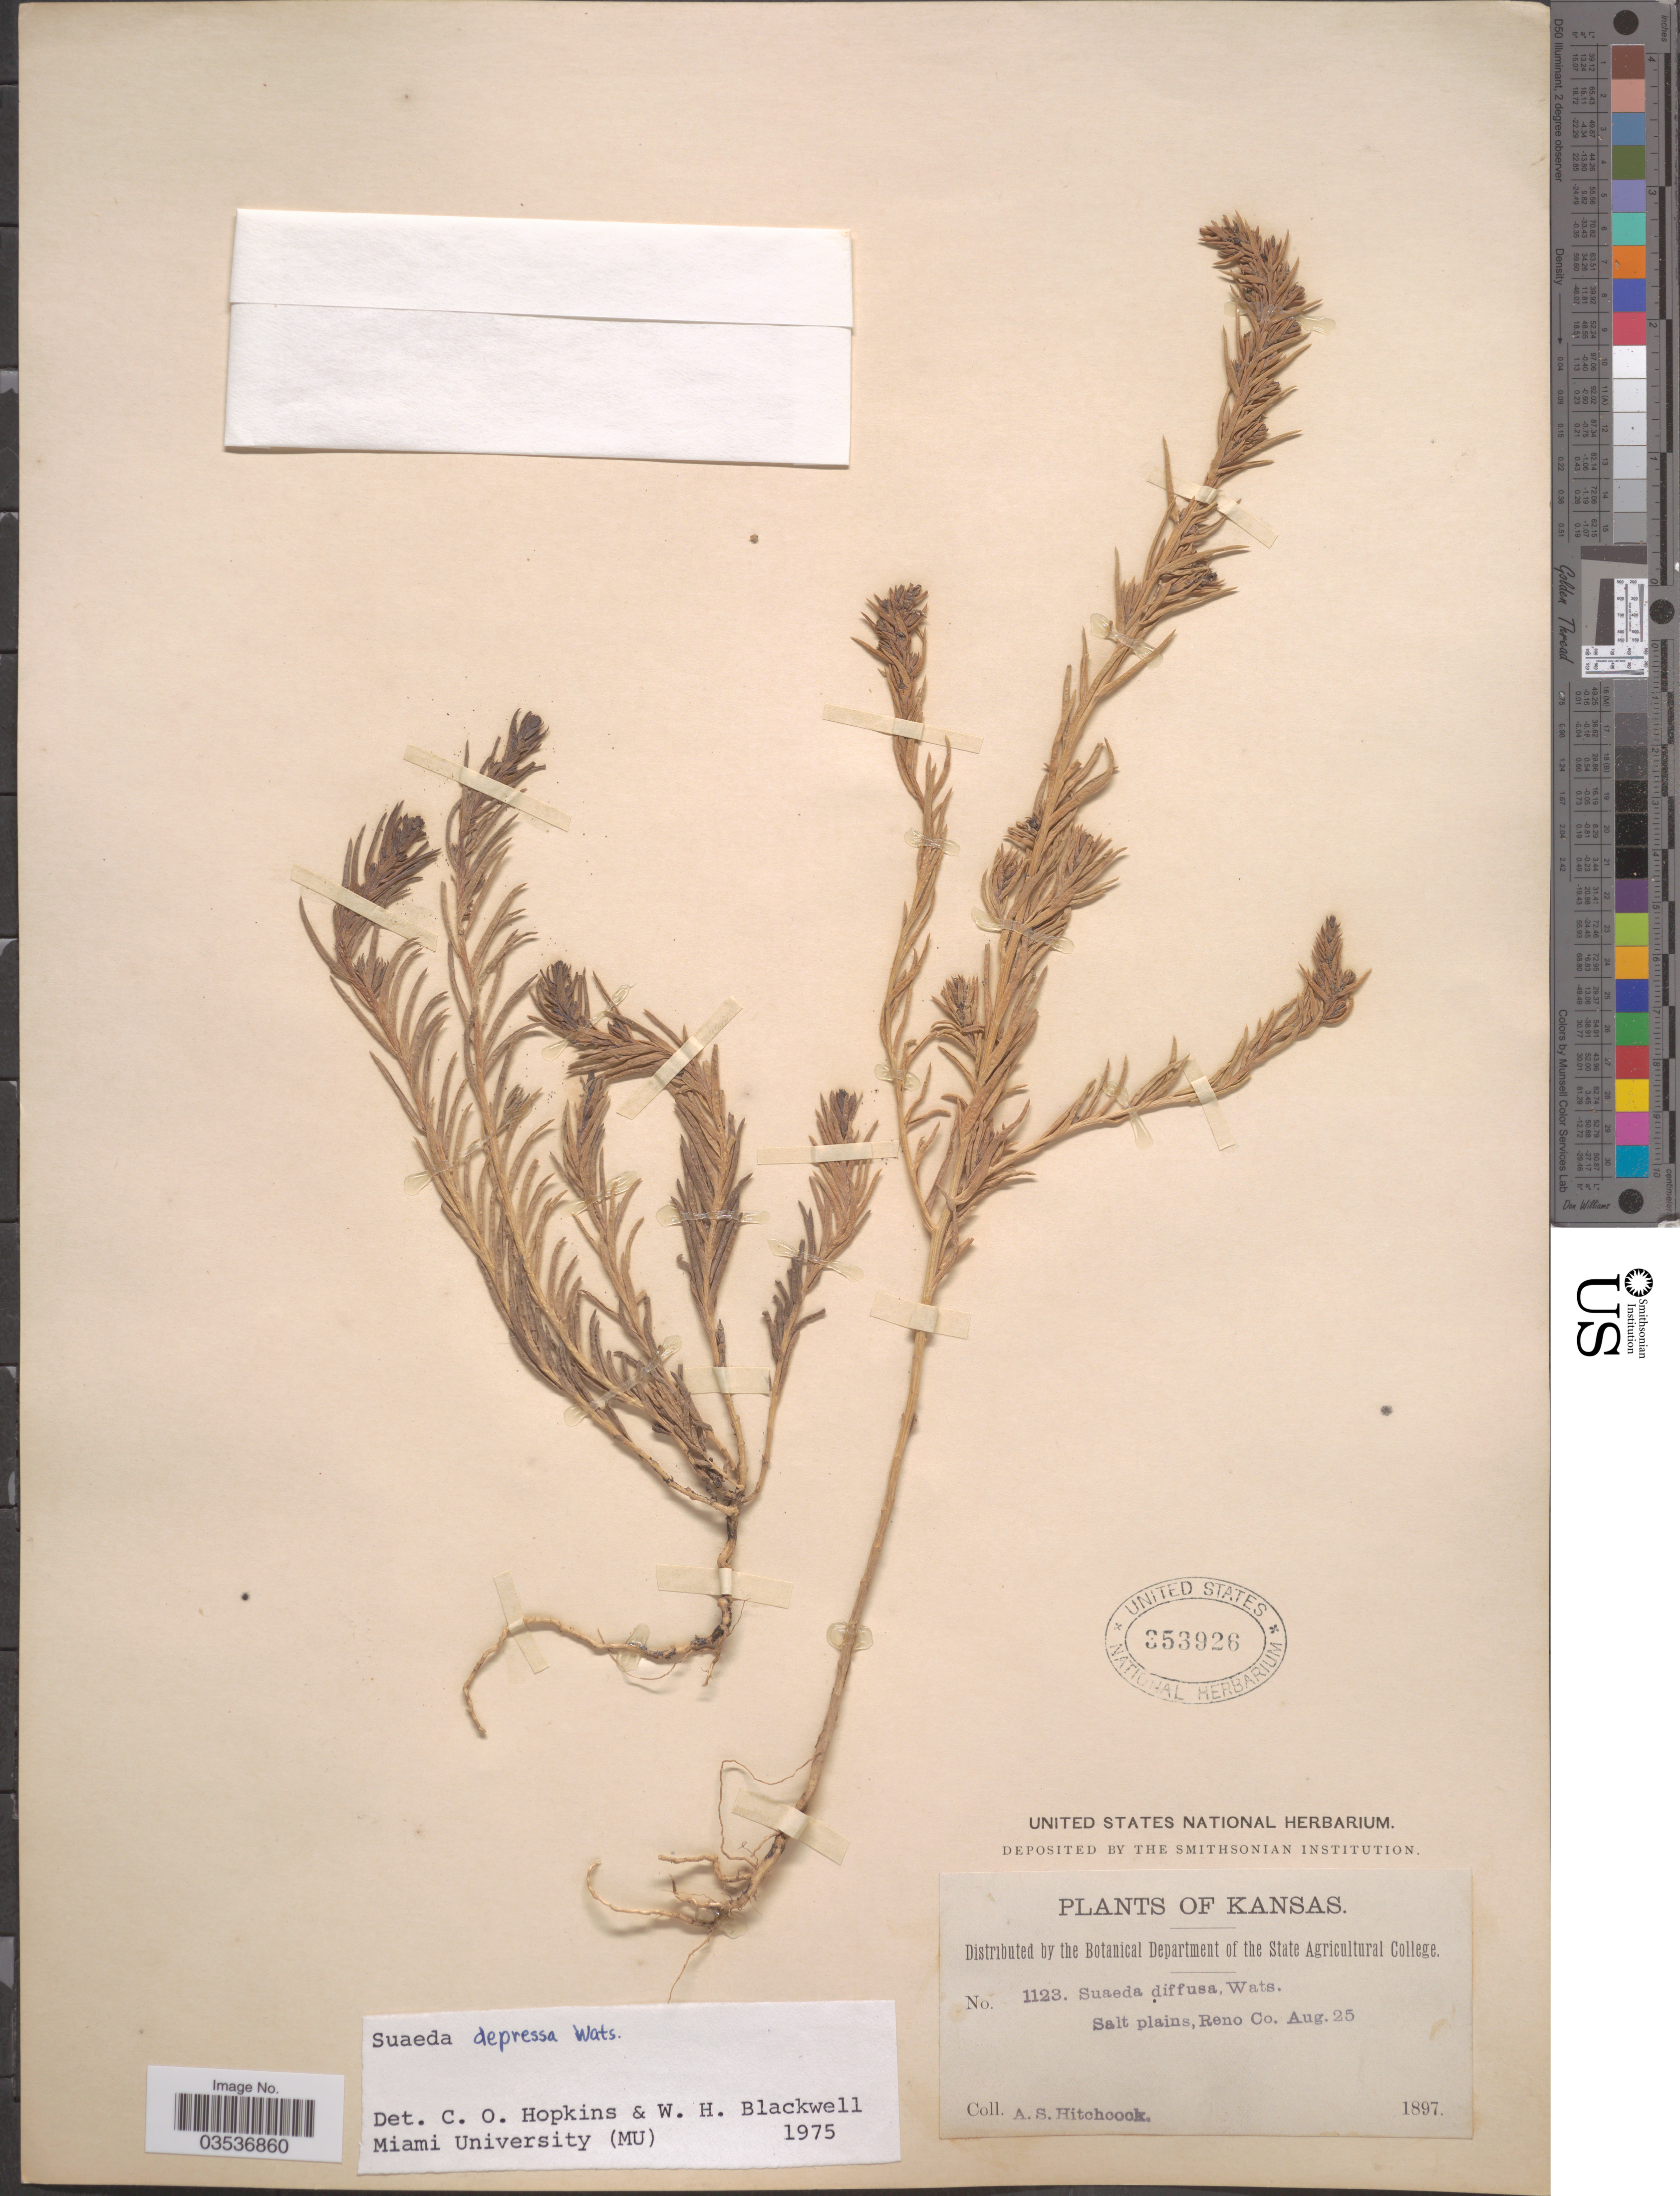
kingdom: Plantae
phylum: Tracheophyta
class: Magnoliopsida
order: Caryophyllales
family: Amaranthaceae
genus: Suaeda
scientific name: Suaeda depressa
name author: (Pursh) S. Watson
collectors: A. S. Hitchcock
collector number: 1123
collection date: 1897-08-25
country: United States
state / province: Kansas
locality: Reno Co.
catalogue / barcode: US 353926